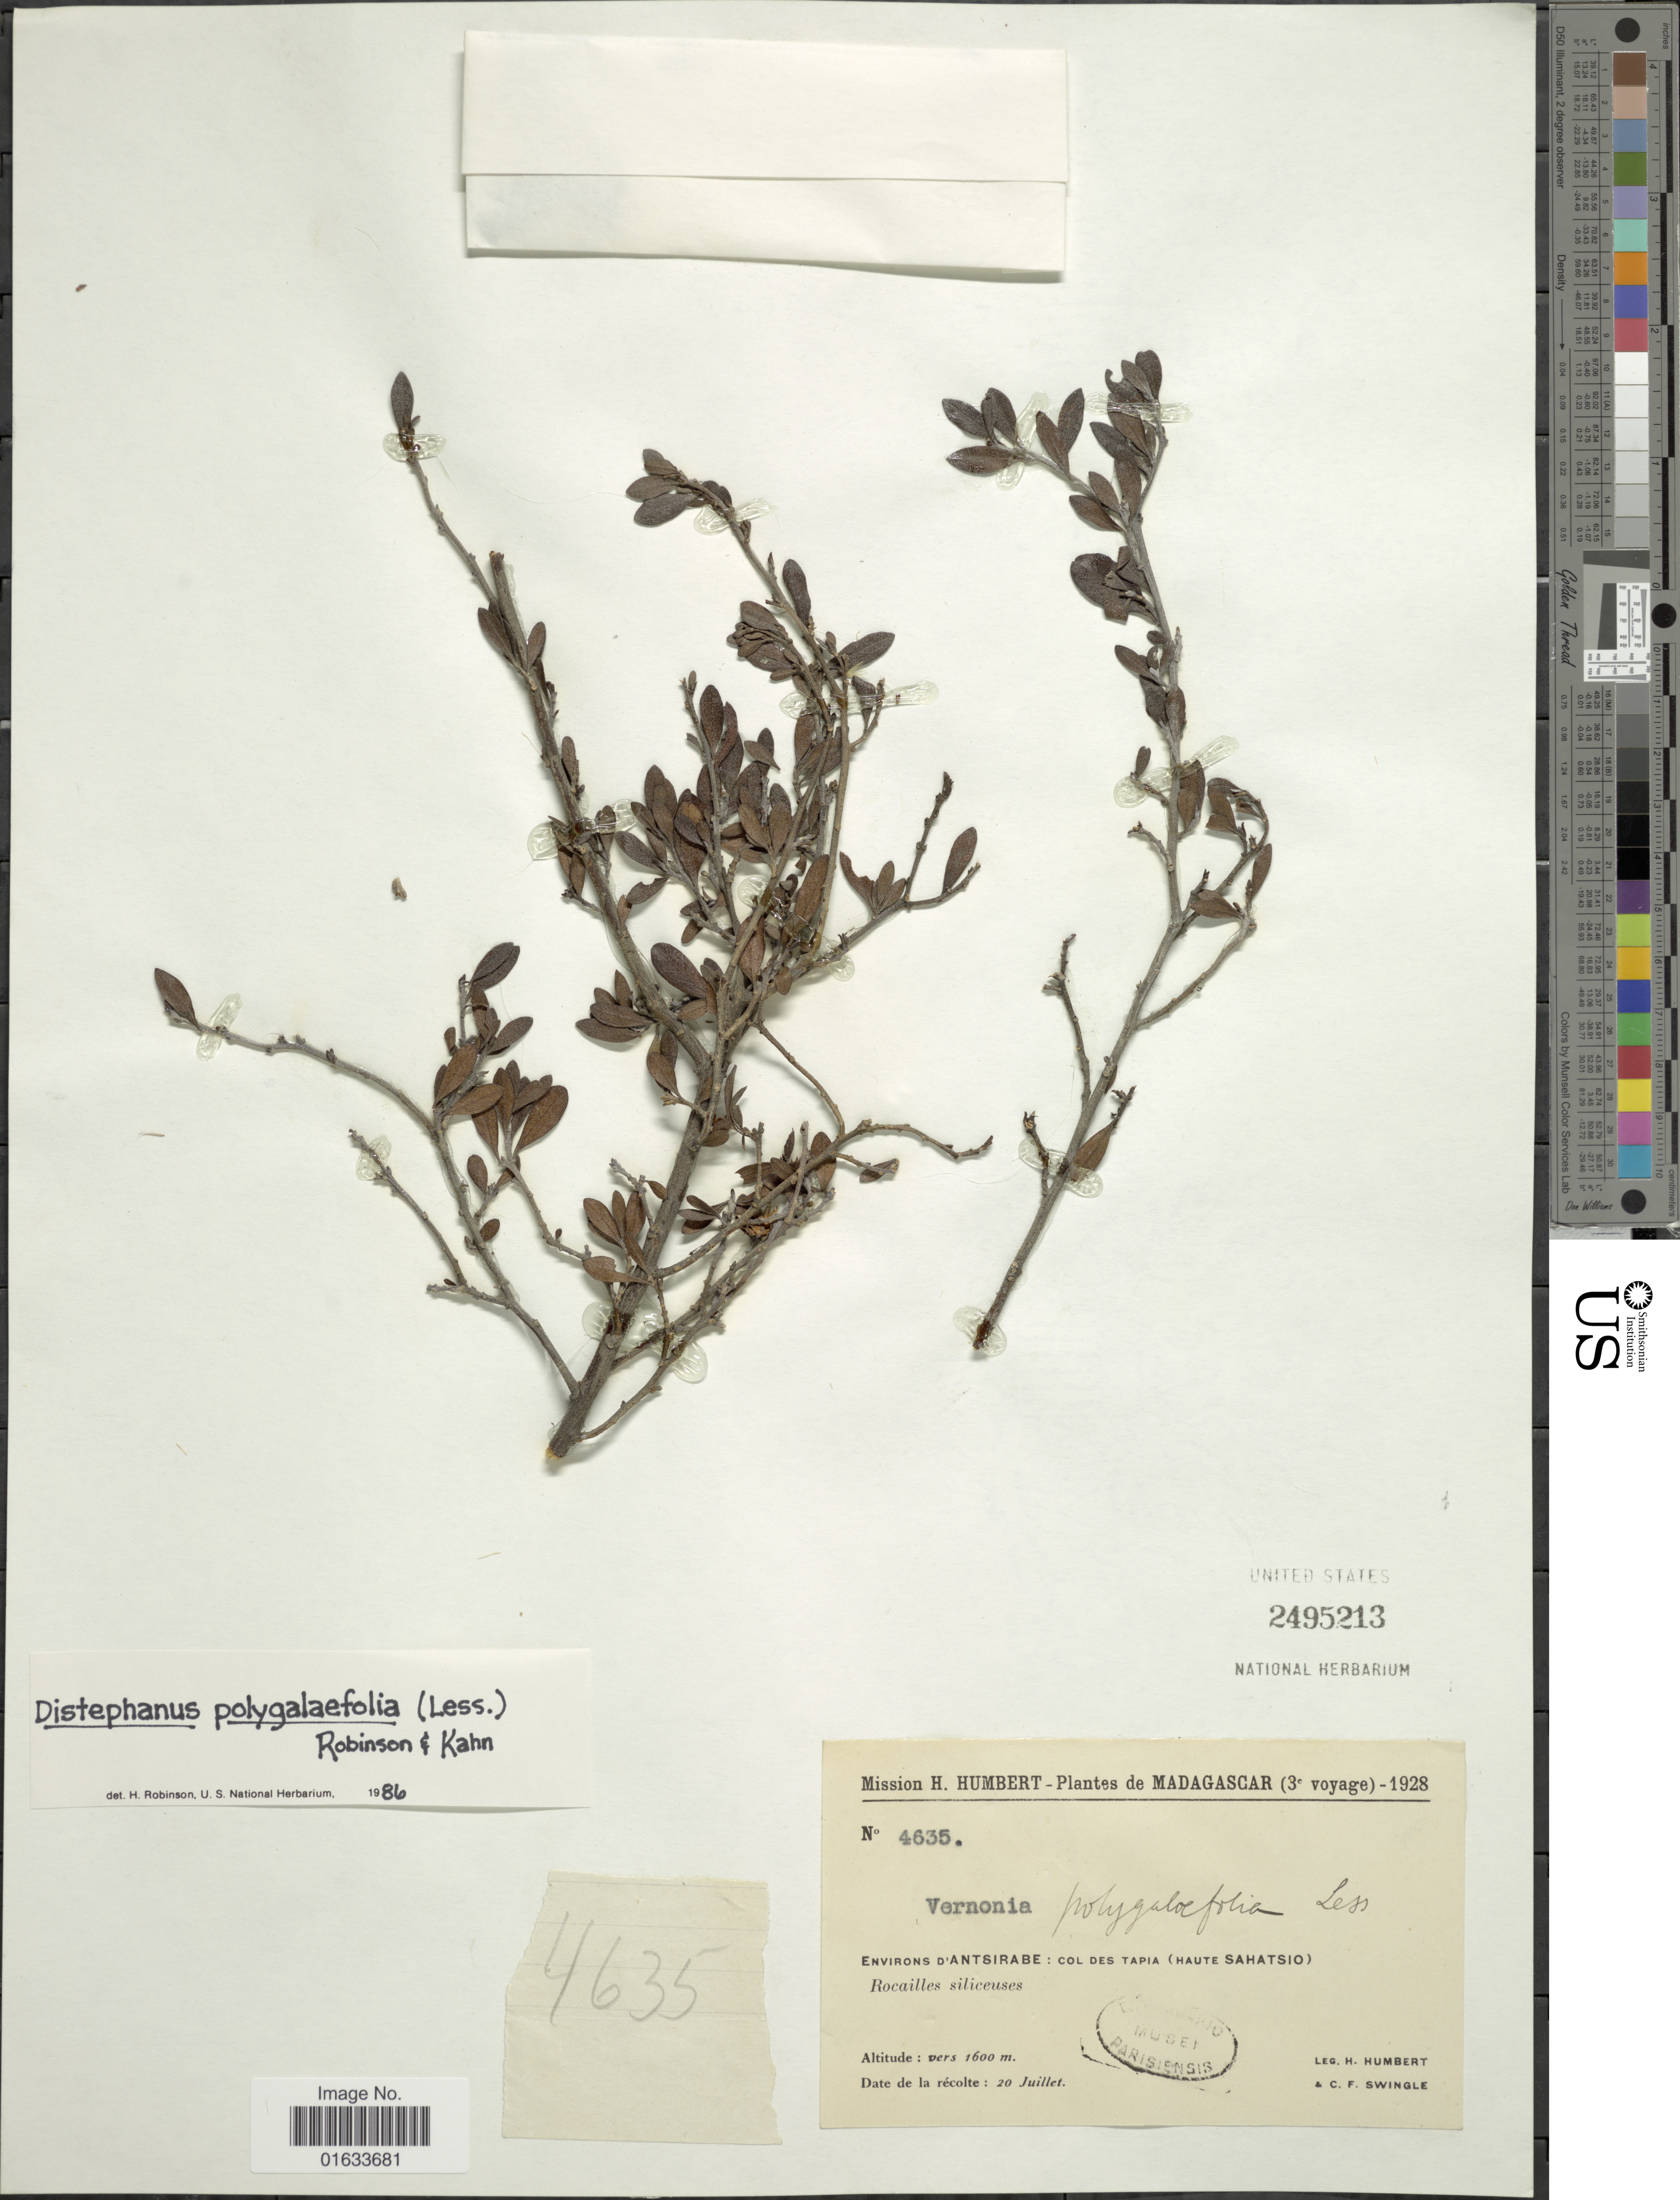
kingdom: Plantae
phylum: Tracheophyta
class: Magnoliopsida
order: Asterales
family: Asteraceae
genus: Distephanus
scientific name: Distephanus polygalaefolia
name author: (Less.) H. Rob. & B. Kahn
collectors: H. Humbert & C. Swingle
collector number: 4635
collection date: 1928-07-20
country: Madagascar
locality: Environs d'Antsirabe: Col des Tapia (Haute Sahatsio).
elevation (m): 1600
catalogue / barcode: US 2495213